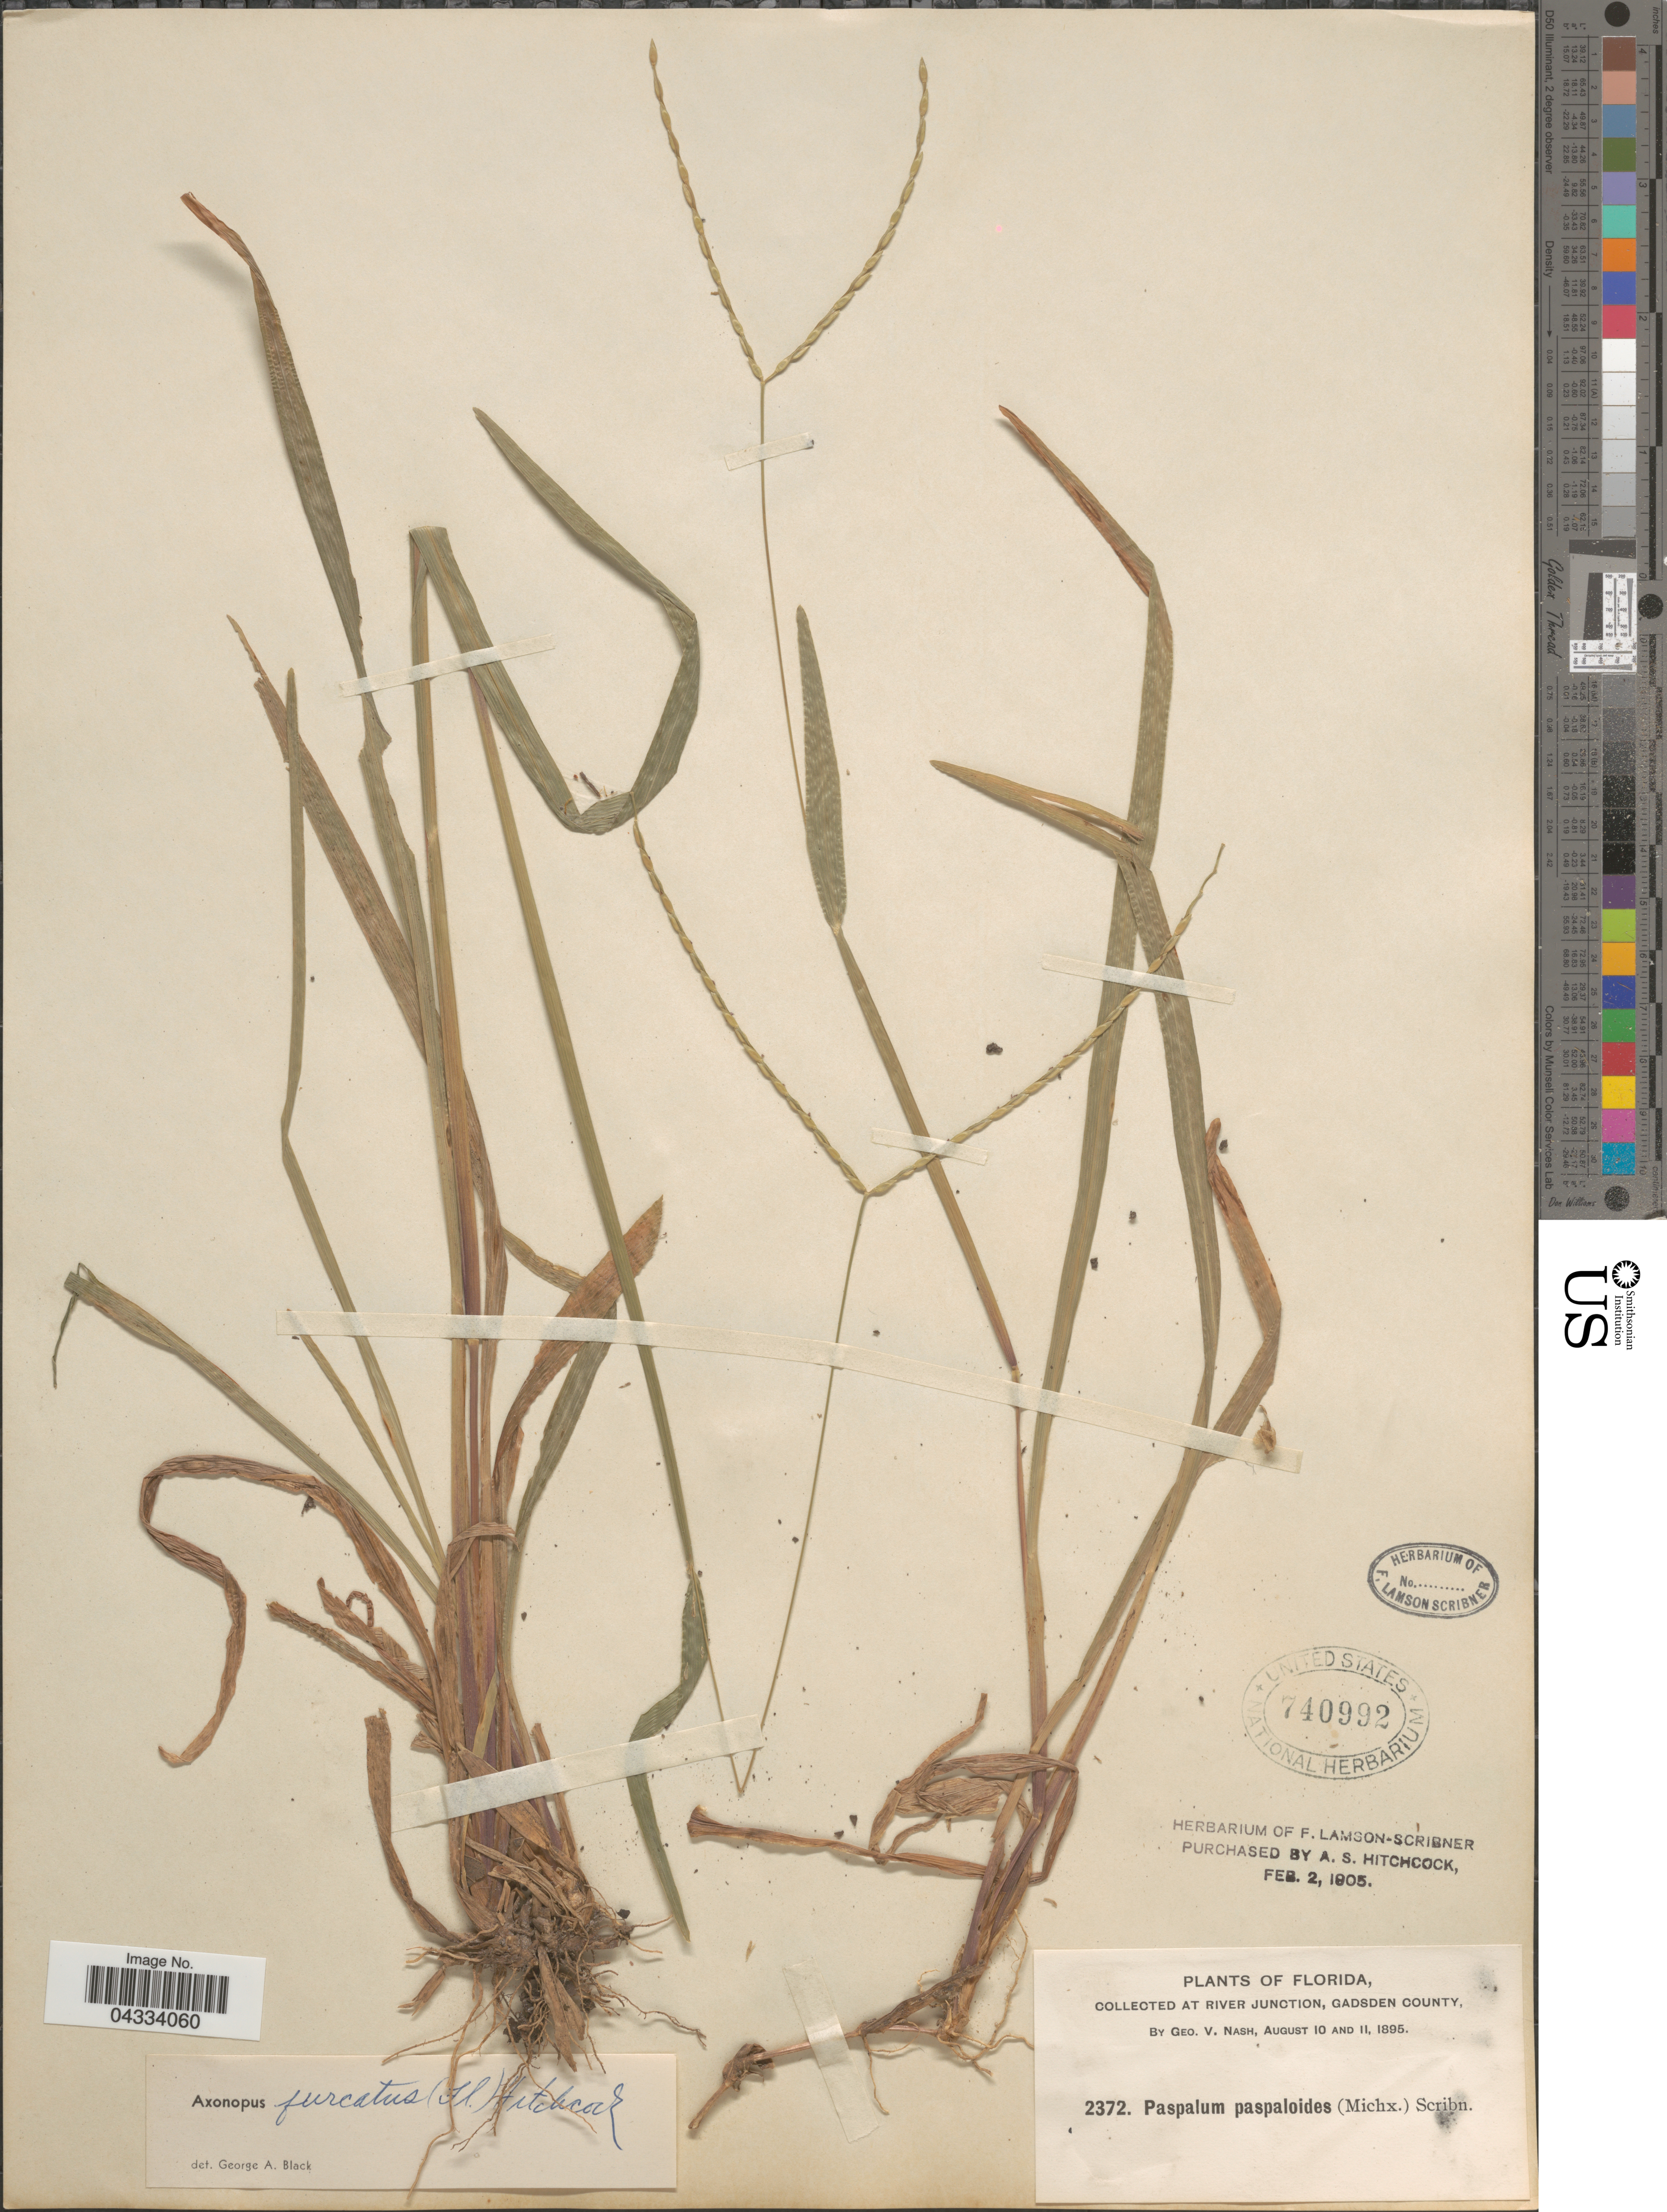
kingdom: Plantae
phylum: Tracheophyta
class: Liliopsida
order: Poales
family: Poaceae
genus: Axonopus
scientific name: Axonopus furcatus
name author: (Flüggé) Hitchc.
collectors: G. V. Nash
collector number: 2372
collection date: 1895-08-10/1895-08-11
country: United States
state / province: Florida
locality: At River Junction, Gadsden County.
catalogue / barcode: US 740992